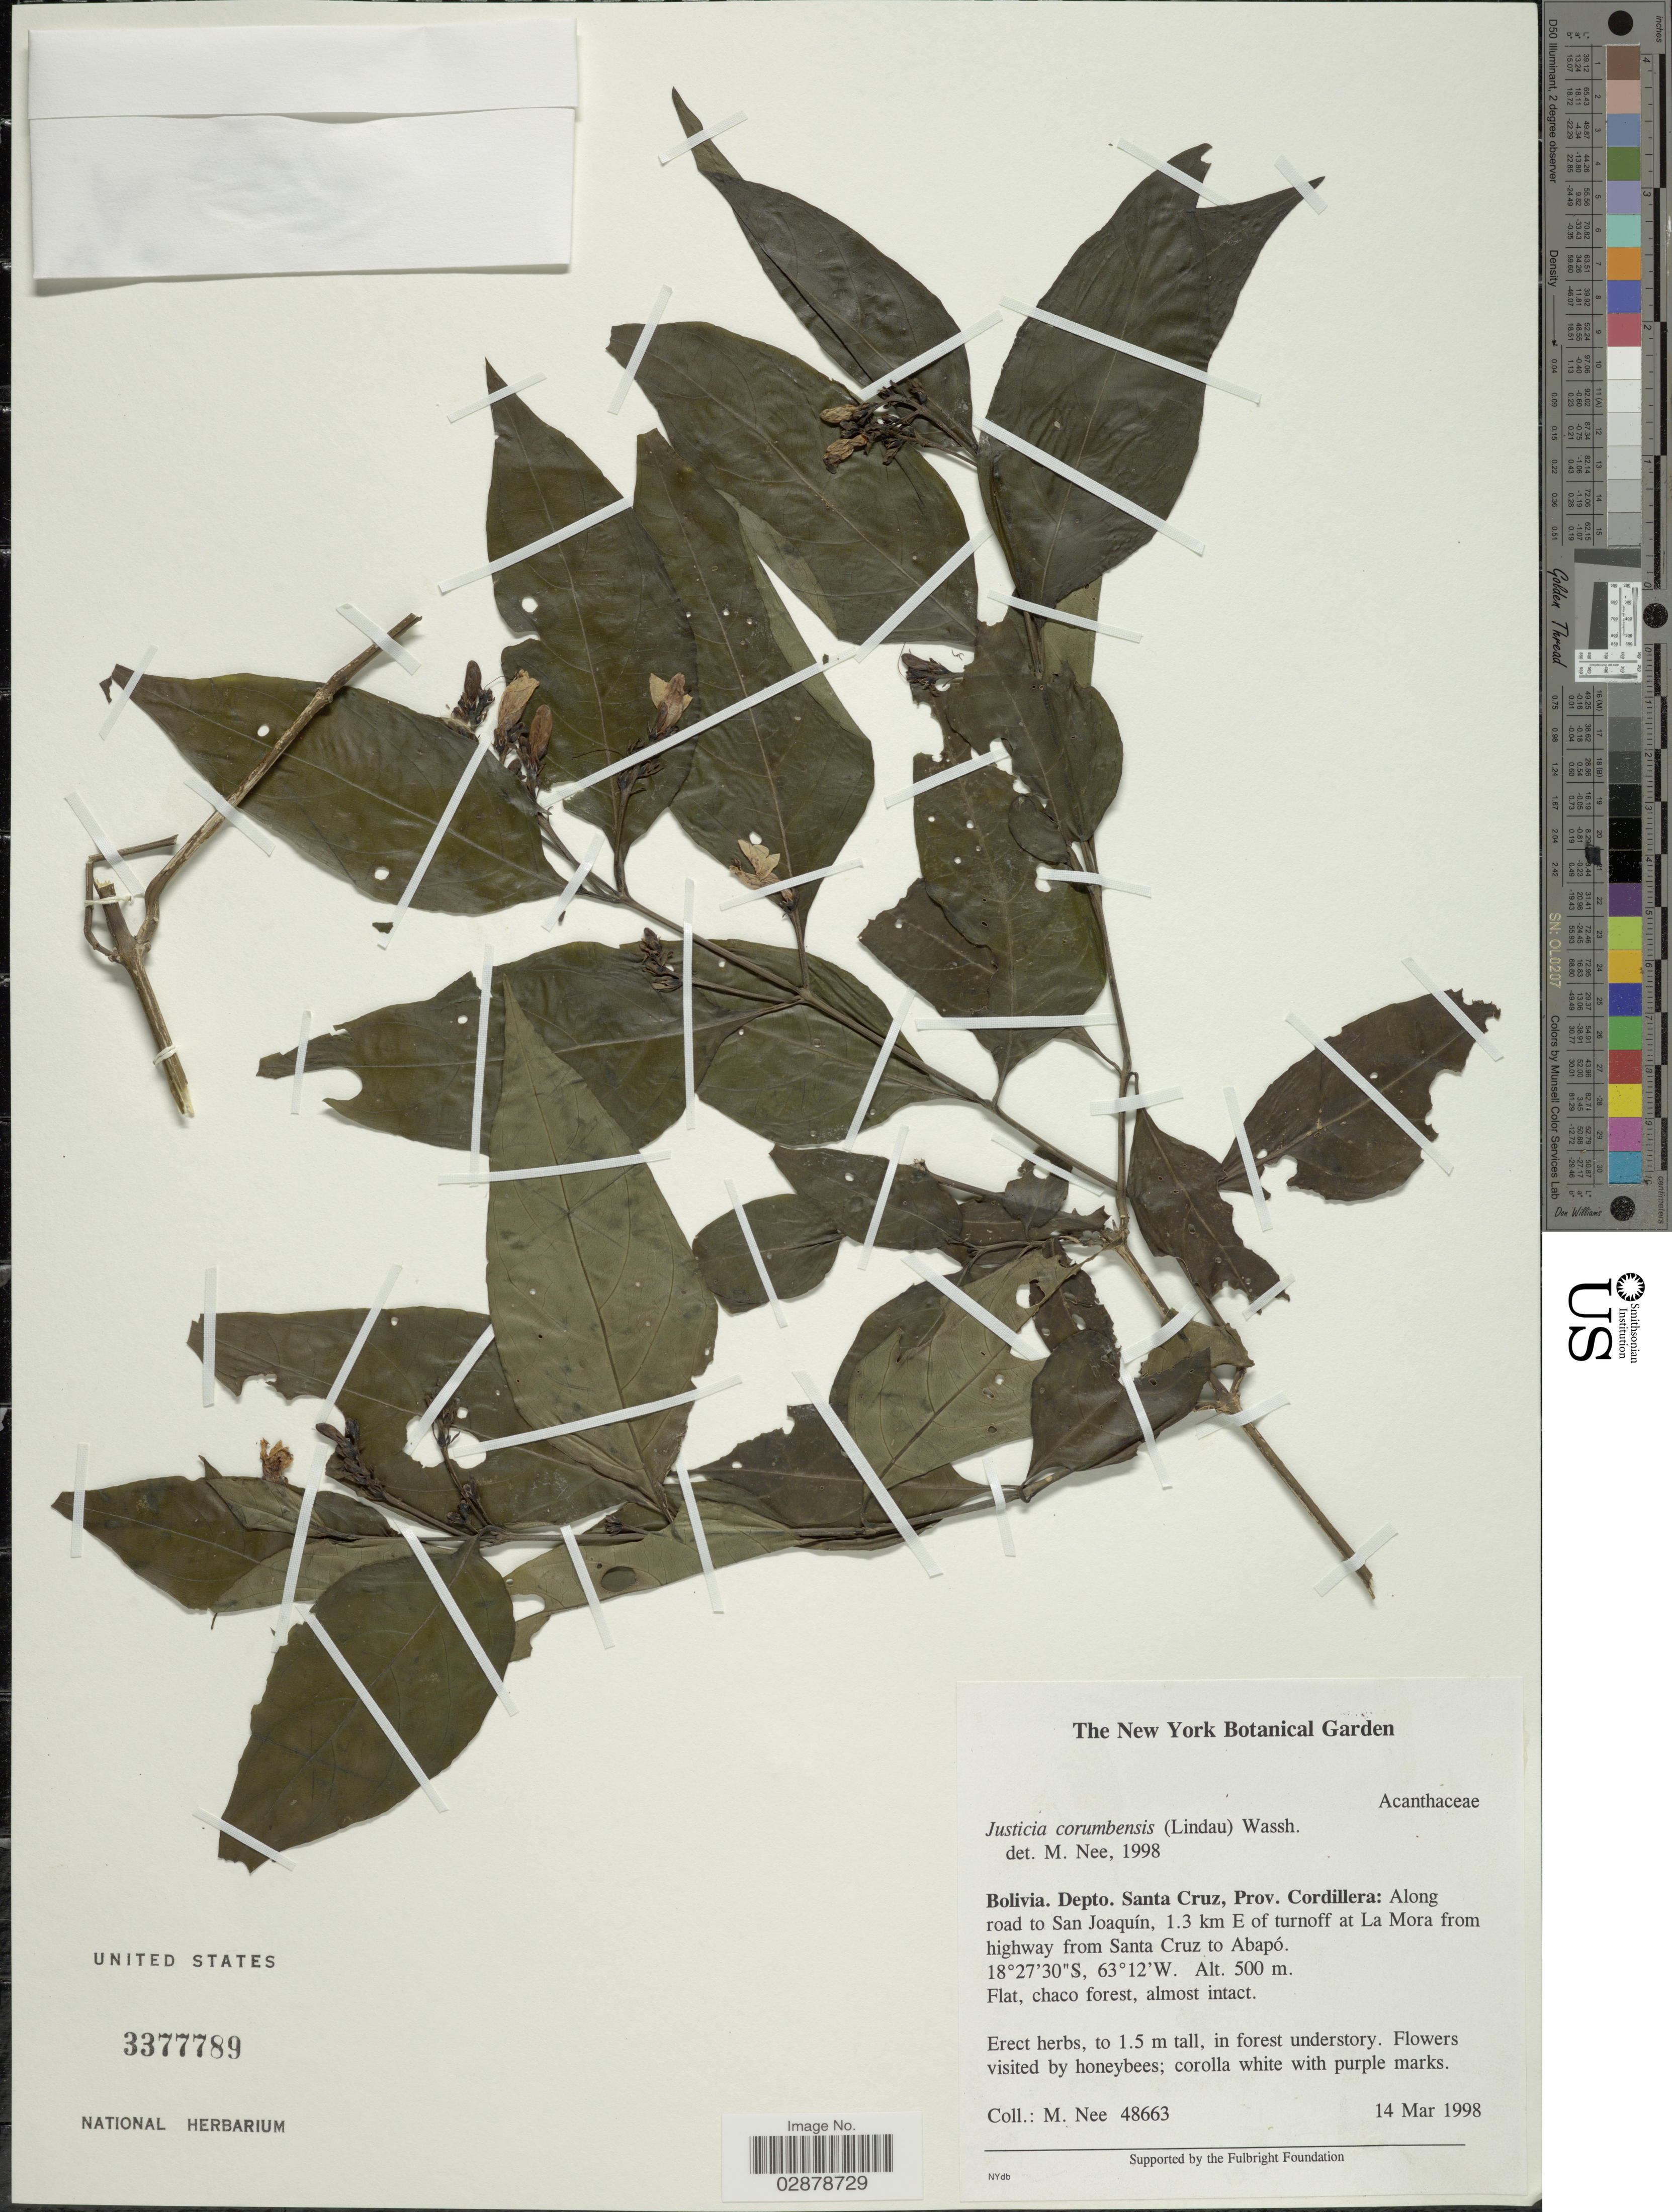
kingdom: Plantae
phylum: Tracheophyta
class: Magnoliopsida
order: Lamiales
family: Acanthaceae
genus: Justicia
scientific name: Justicia corumbensis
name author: (Lindau) Wassh. & C. Ezcurra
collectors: M. Nee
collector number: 48663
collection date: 1998-03-14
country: Bolivia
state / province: Santa Cruz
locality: Depto. Santa Cruz, Prov. Cordillera: Along road to San Joaquín, 1.3 km E of turnoff at L Mora from highway from Santa Cruz to Abapó.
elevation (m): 500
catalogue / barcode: US 3377789